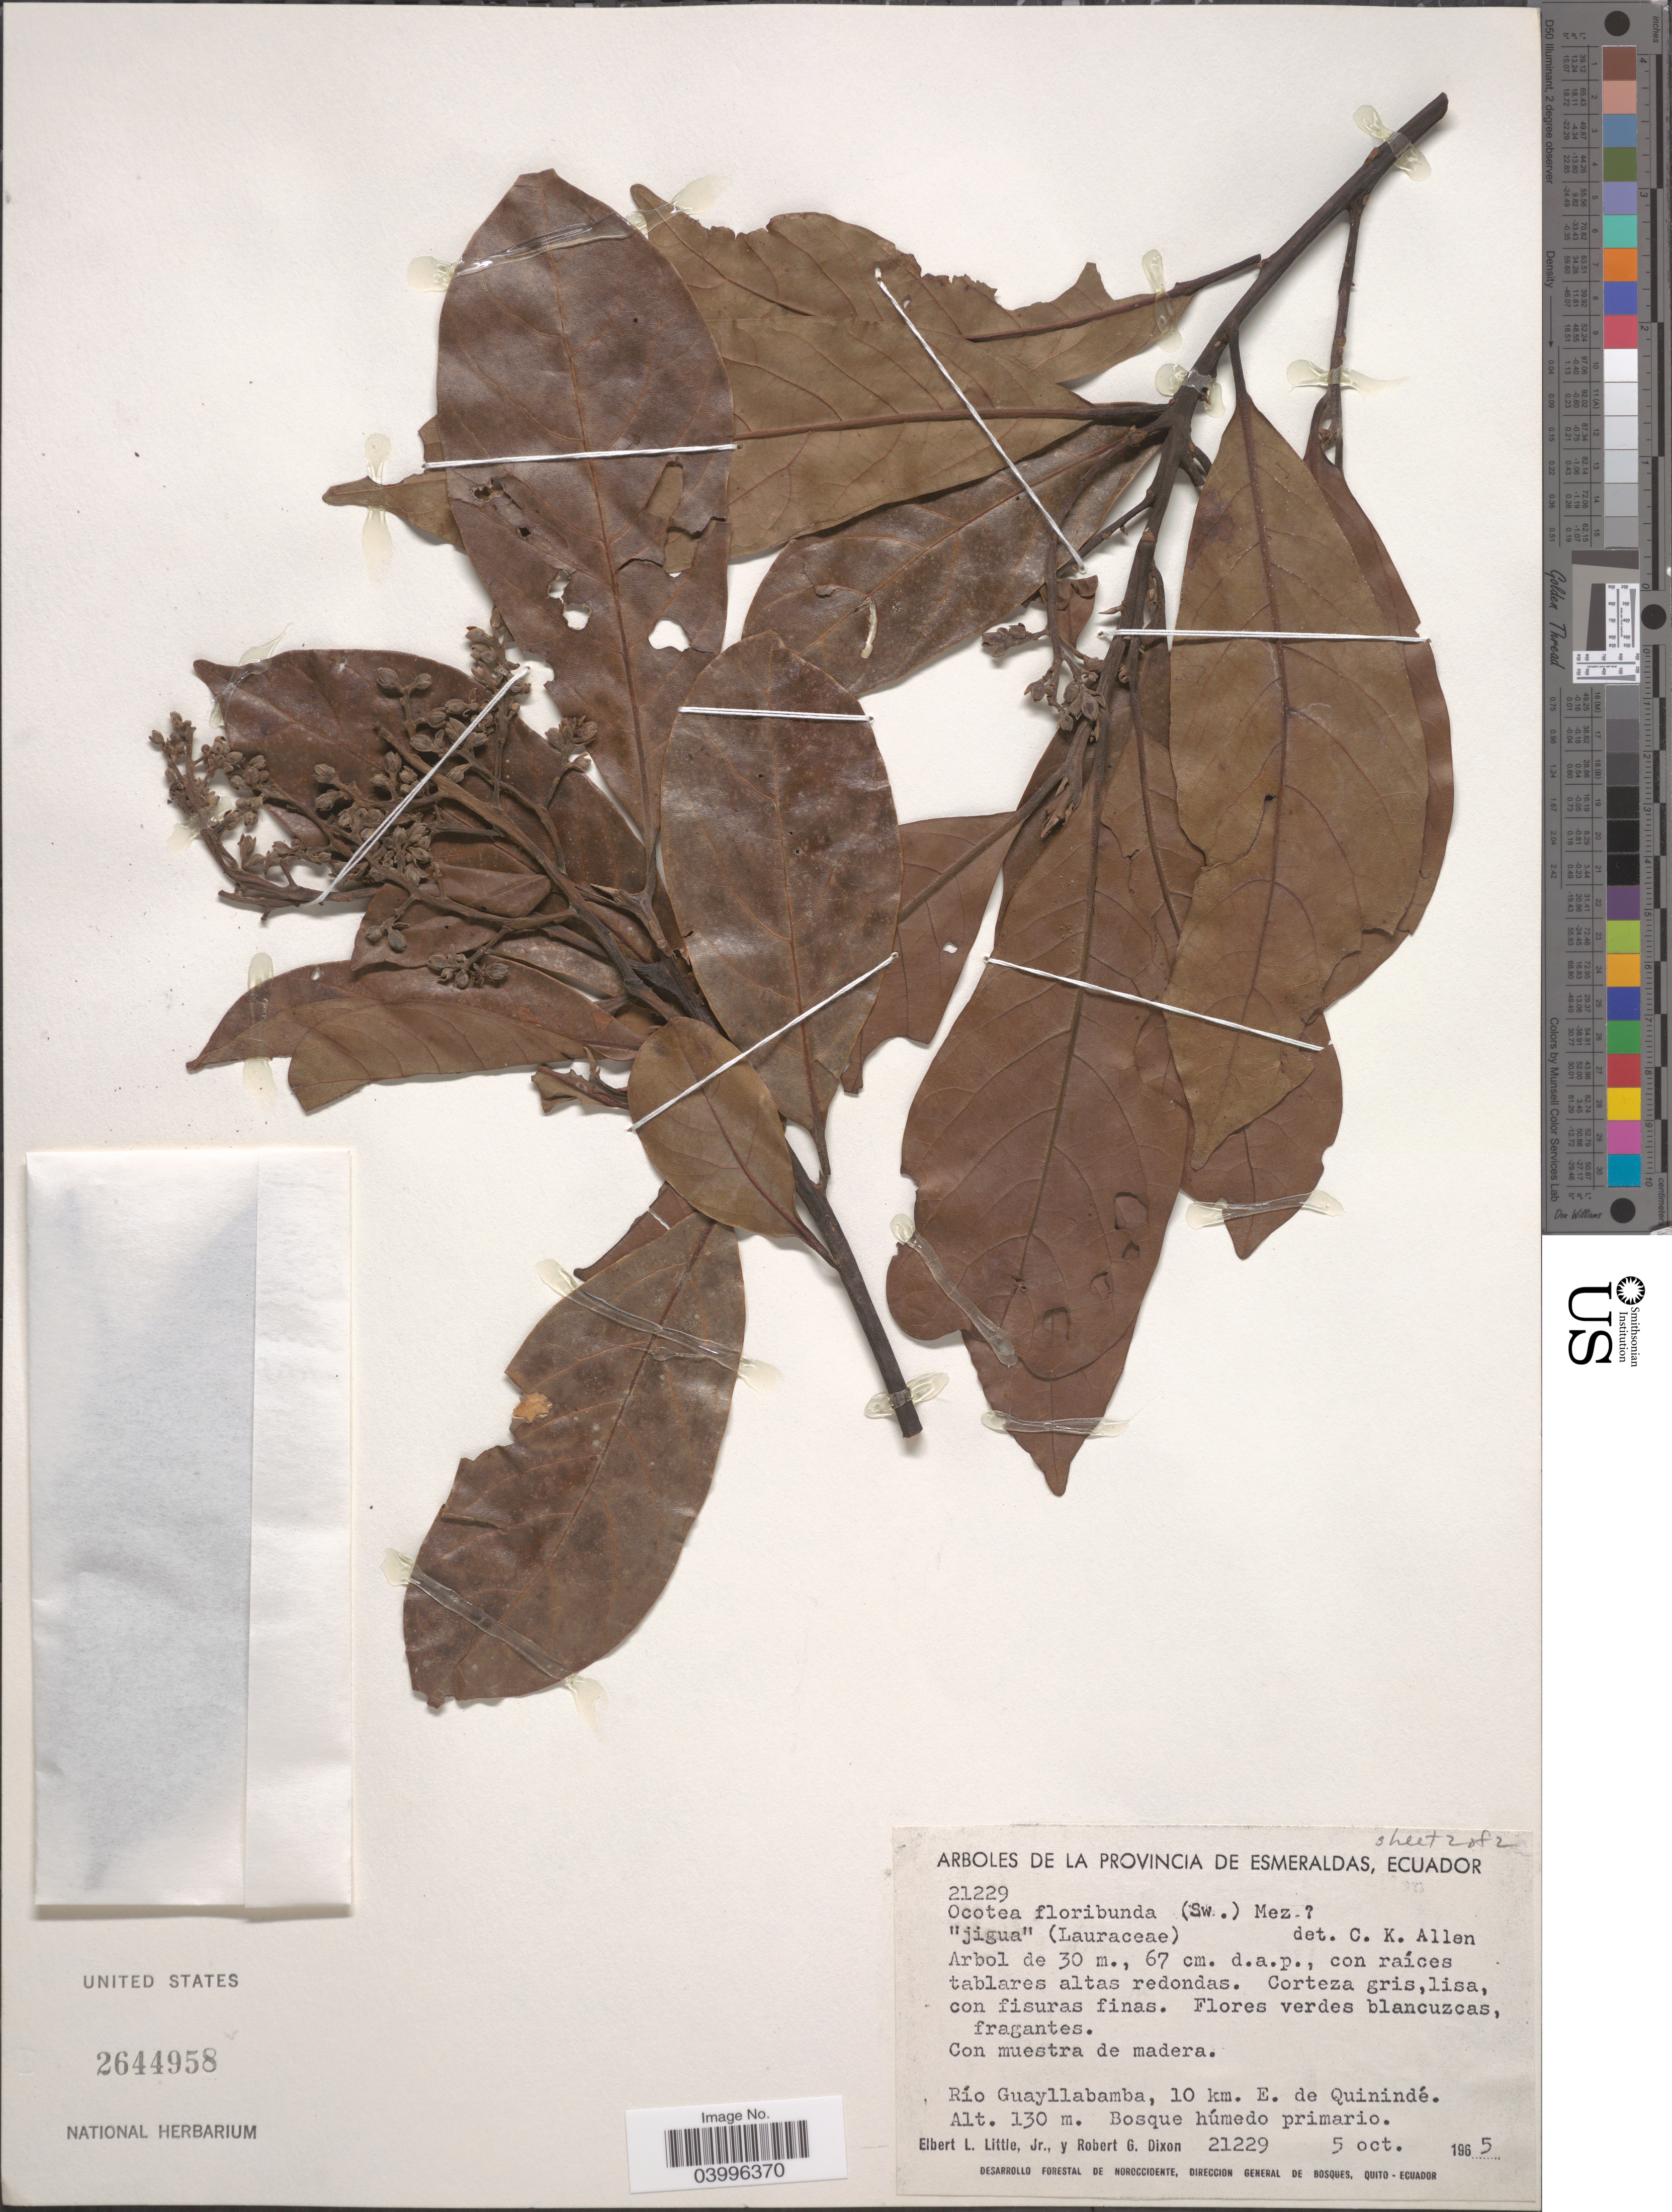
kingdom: Plantae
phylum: Tracheophyta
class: Magnoliopsida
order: Laurales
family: Lauraceae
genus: Ocotea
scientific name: Ocotea floribunda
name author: (Sw.) Mez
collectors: E. L. Little & R. G. Dixon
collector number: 21229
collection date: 1965-10-05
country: Ecuador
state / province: Esmeraldas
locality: Río Guayllabamba, 10 km. E. de Quinindé.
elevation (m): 130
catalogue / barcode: US 2644958